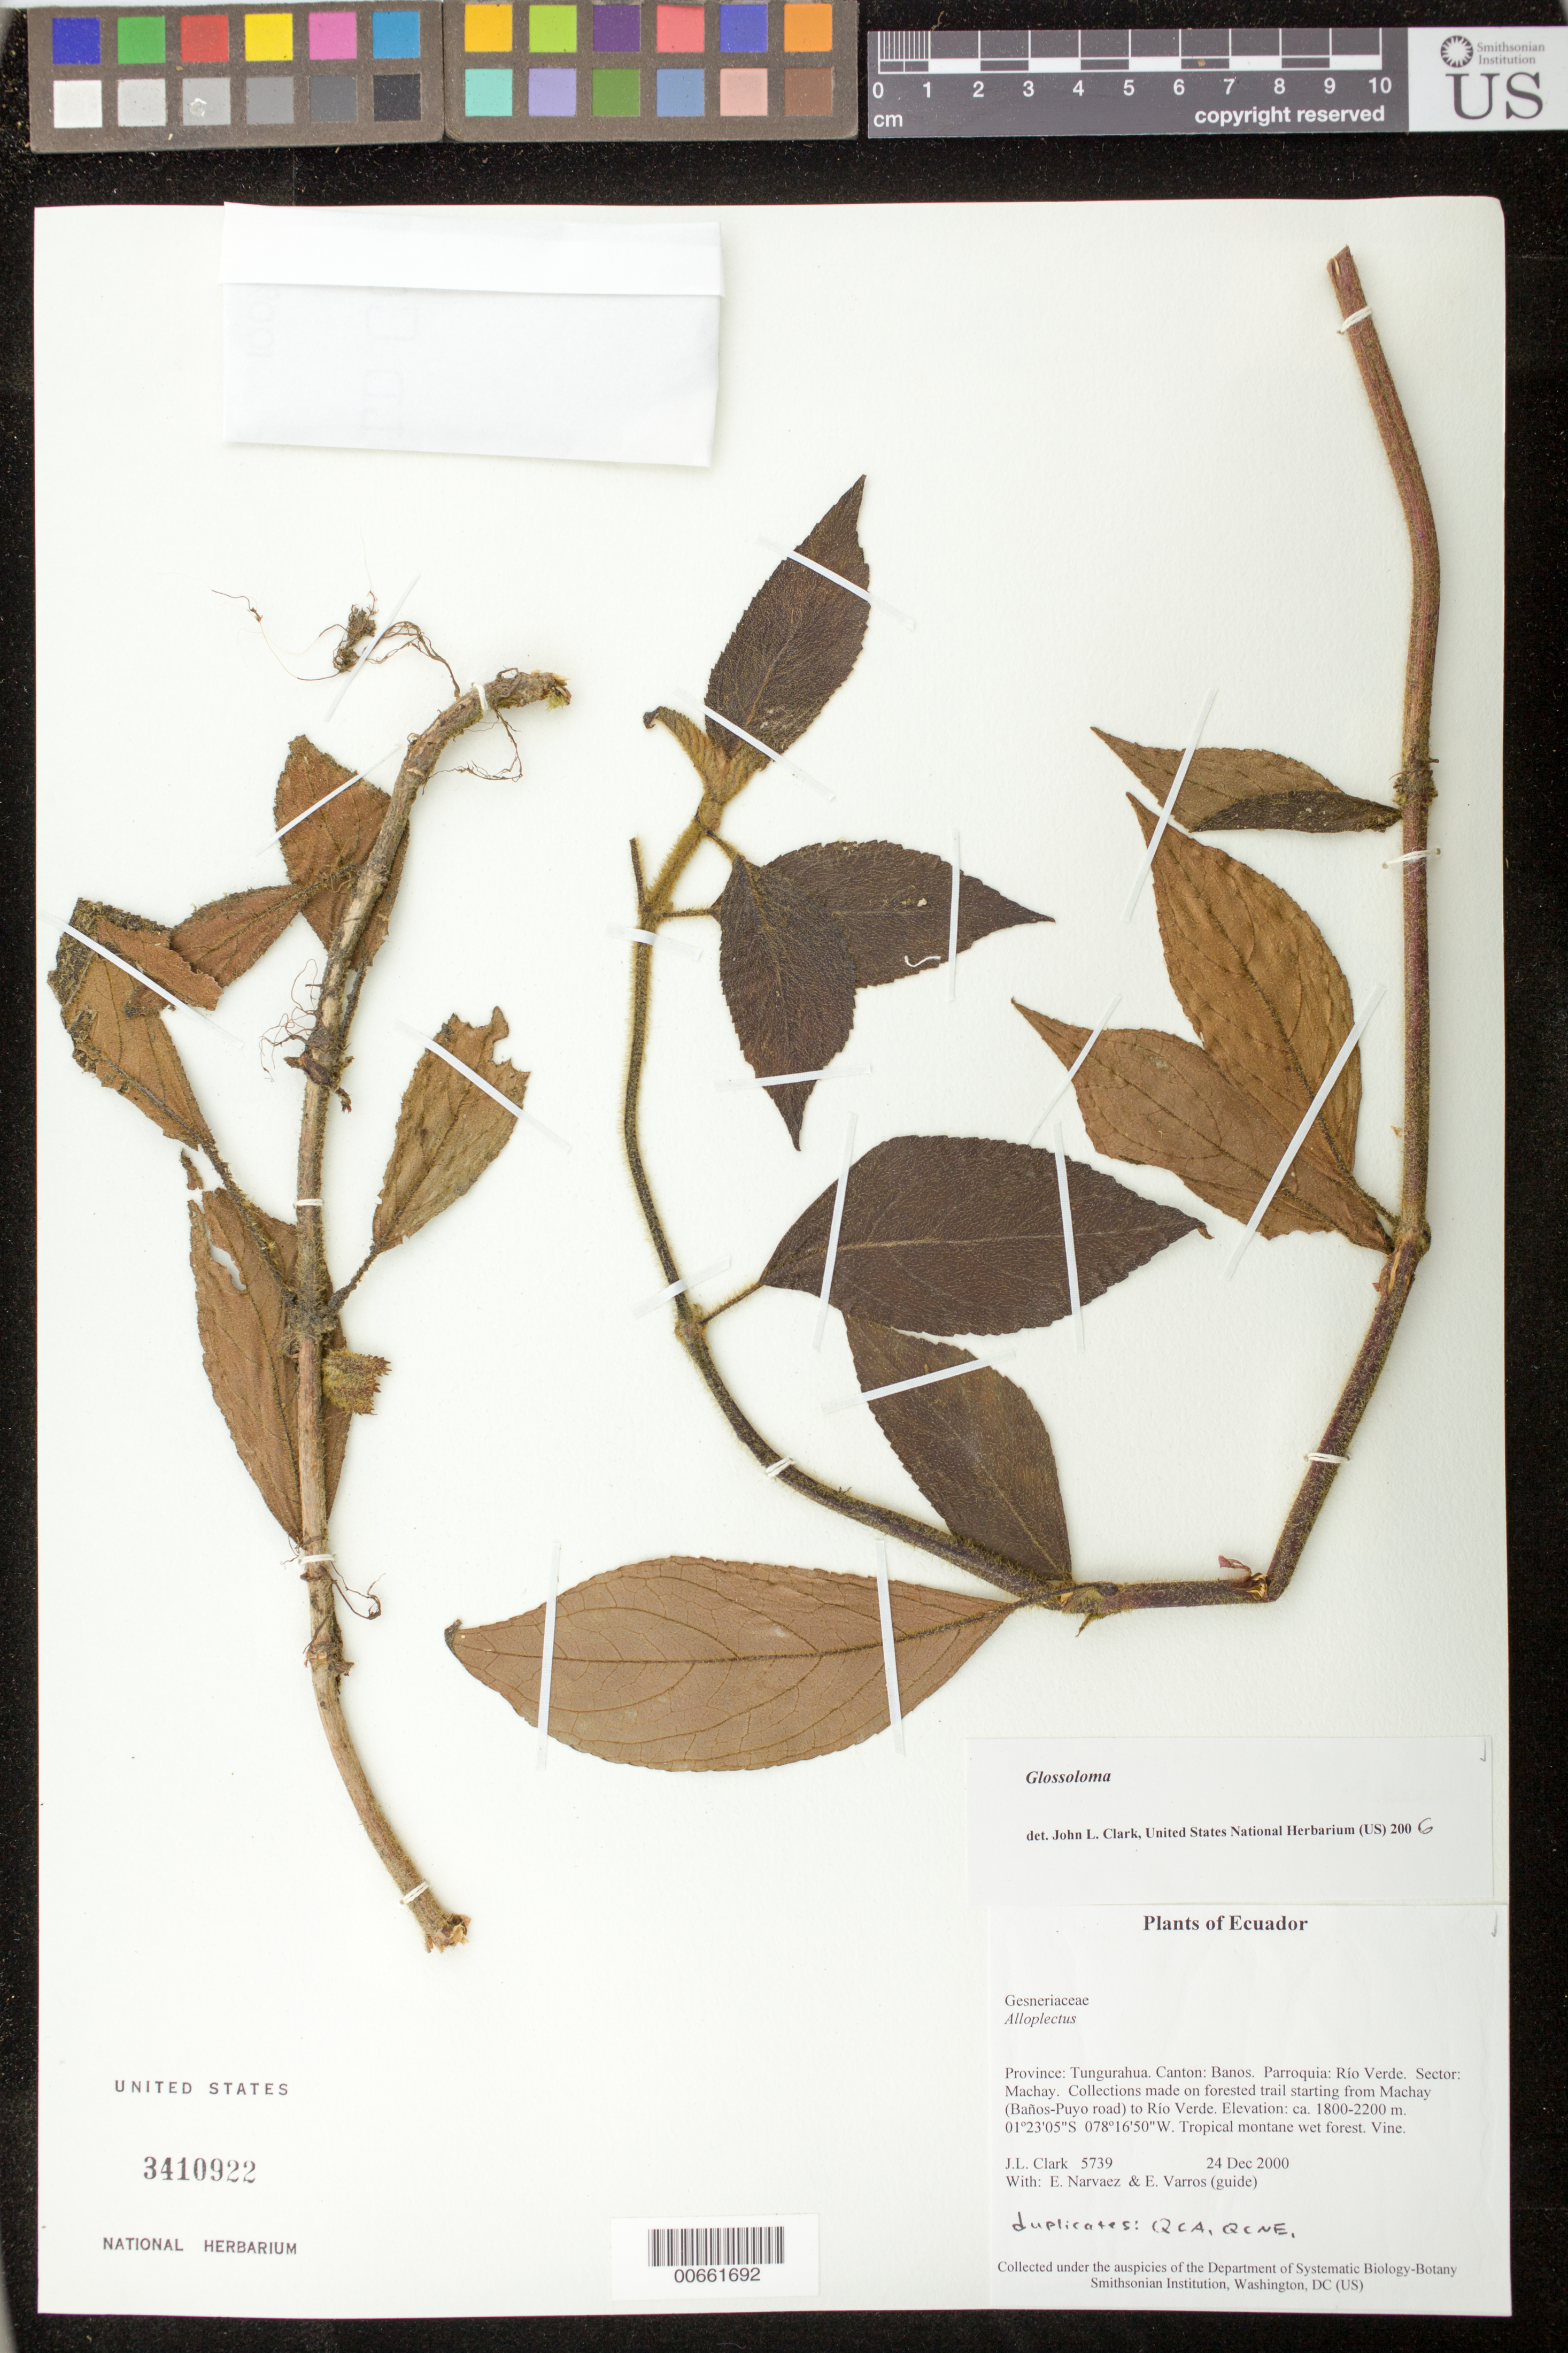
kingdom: Plantae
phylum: Tracheophyta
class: Magnoliopsida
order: Lamiales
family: Gesneriaceae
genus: Glossoloma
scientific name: Glossoloma sp.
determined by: Clark, J. L., (SEL), The Marie Selby Botanical Garden (UNITED STATES)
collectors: J. L. Clark, E. Narváez & E. Varros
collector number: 5739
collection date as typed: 24 Dec 2000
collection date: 2000-12-24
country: Ecuador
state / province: Tungurahua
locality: Cantón: Banos. Parroquia: Río Verde. Sector: Machay. Collections made on forested trail starting from Machay (Baños-Puyo road) to Río Verde.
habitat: Tropical montane wet forest.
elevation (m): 1800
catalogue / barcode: US 3410922